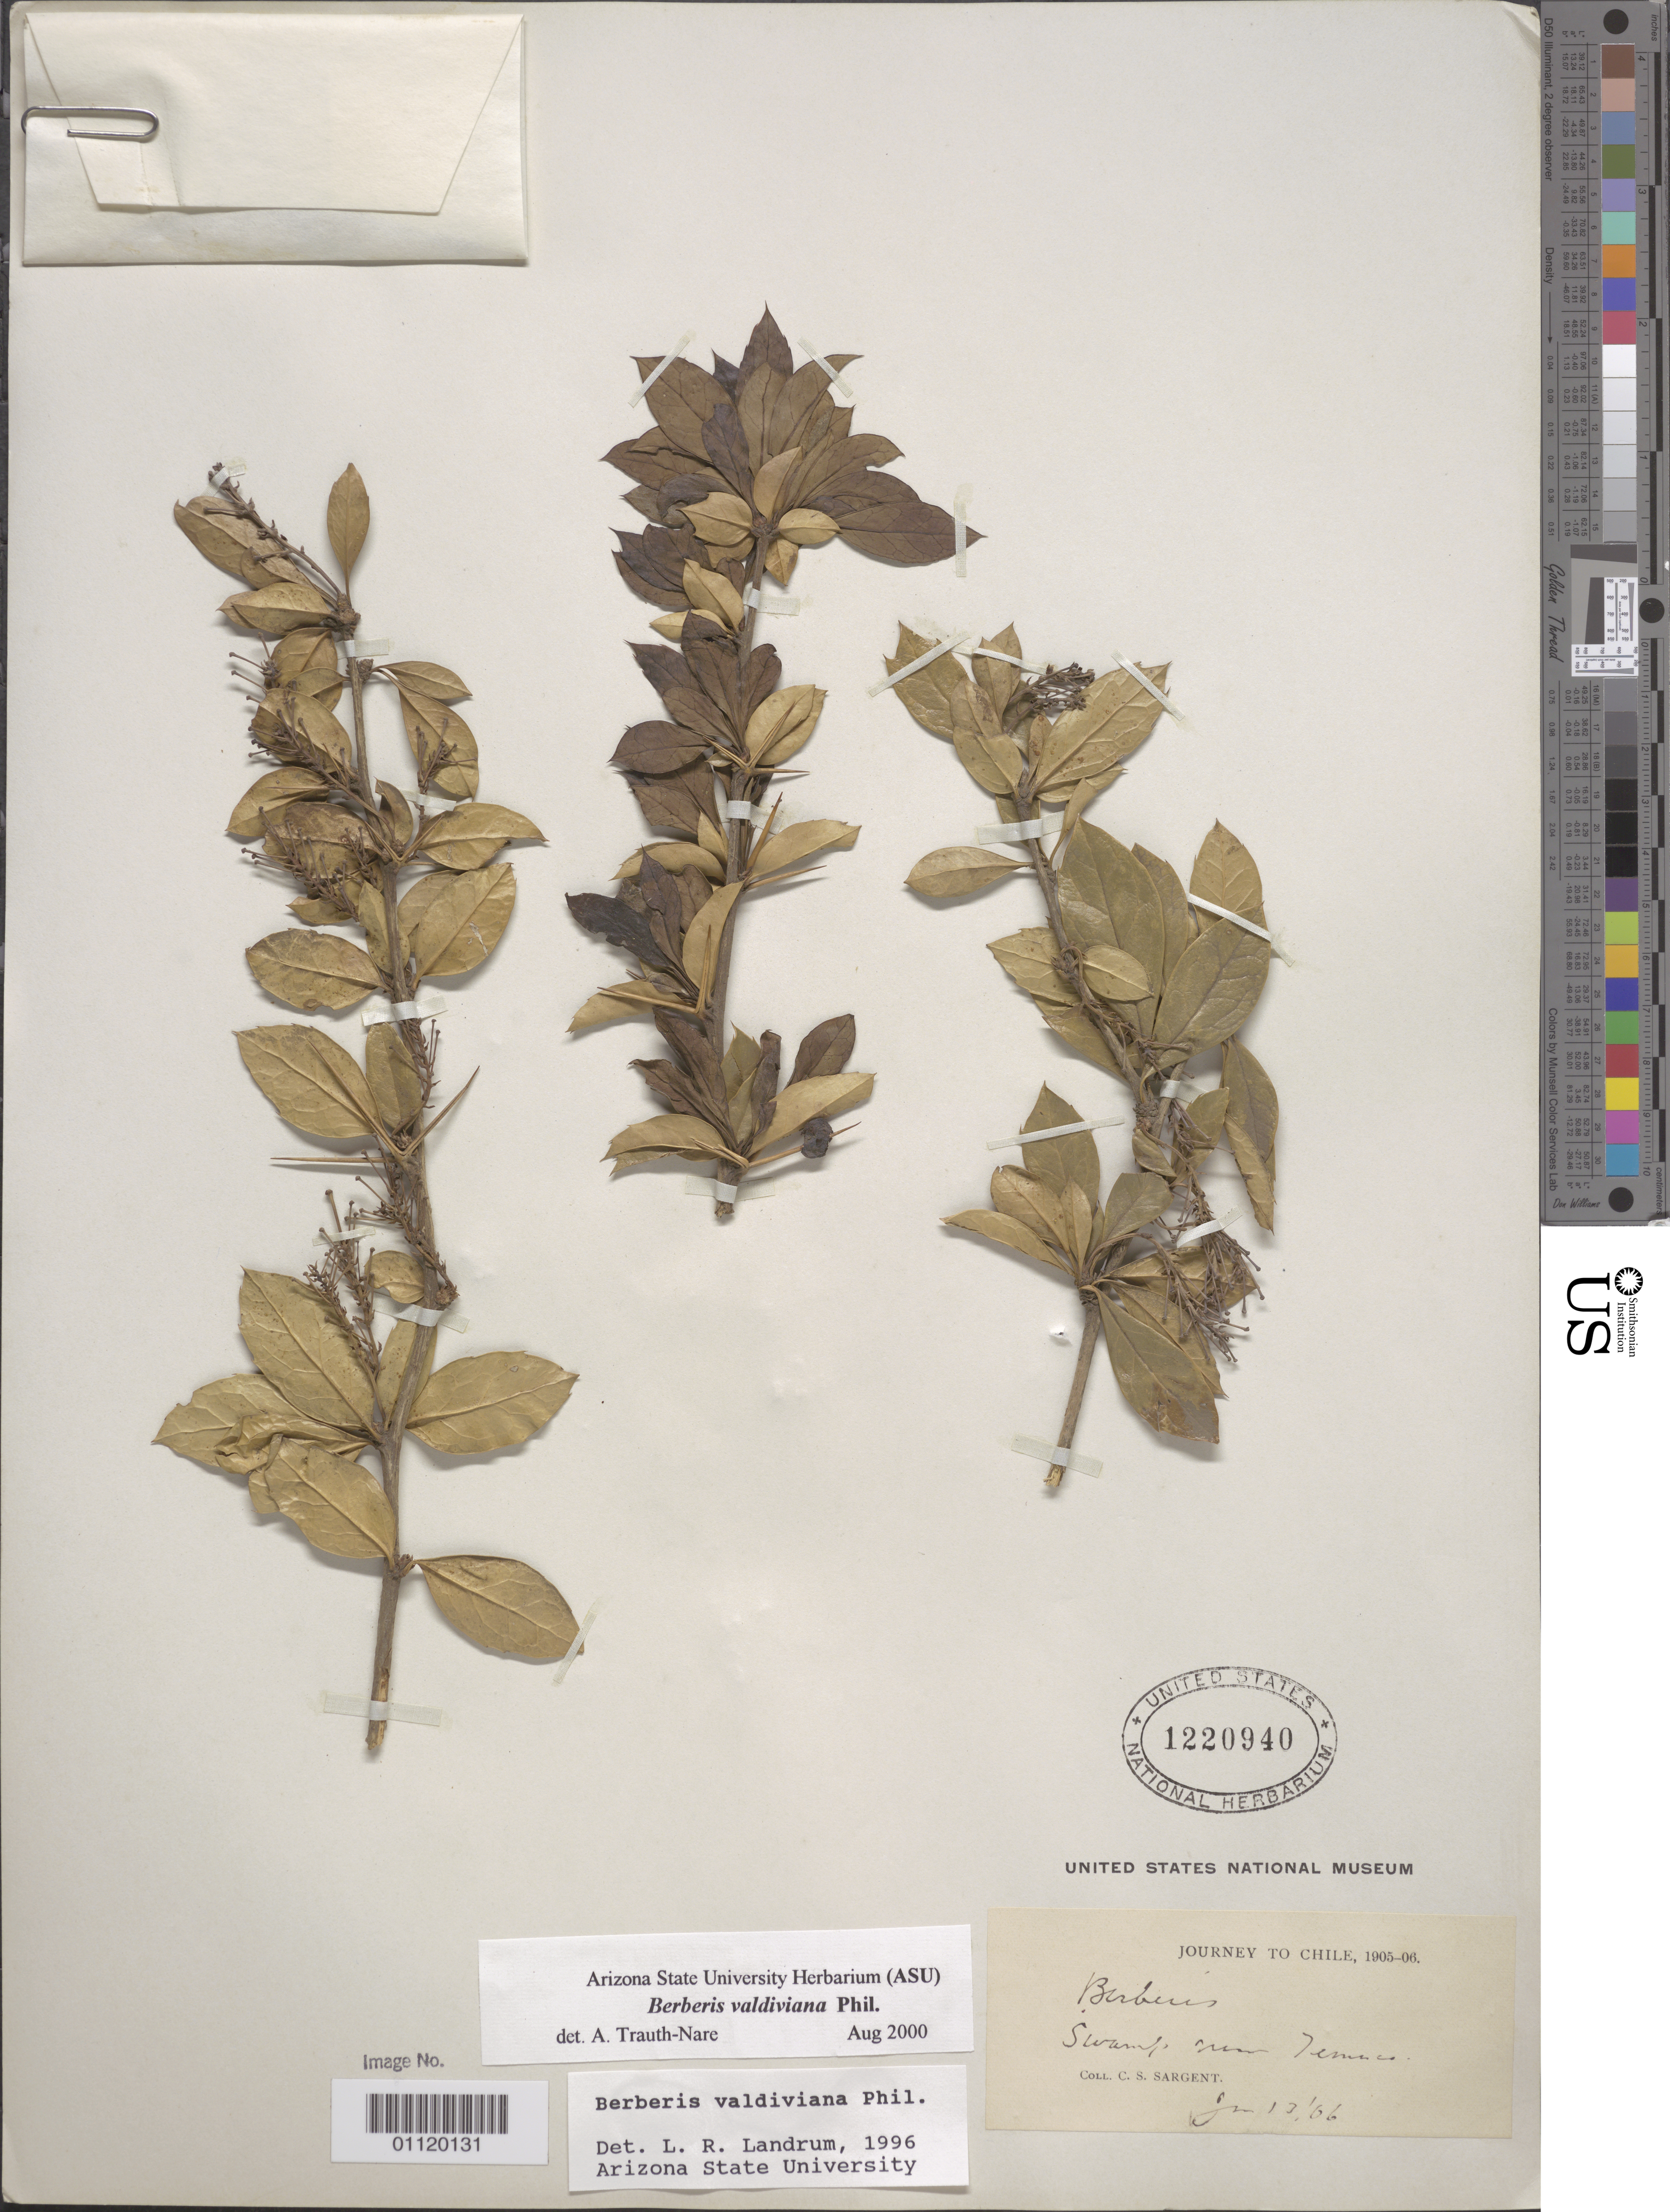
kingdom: Plantae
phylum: Tracheophyta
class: Magnoliopsida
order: Ranunculales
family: Berberidaceae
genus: Berberis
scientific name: Berberis valdiviana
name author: Phil.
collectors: C. S. Sargent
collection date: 1906-01-13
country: Chile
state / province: Araucanía (IX)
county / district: Cautin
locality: Swamp near Temuco.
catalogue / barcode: US 1220940